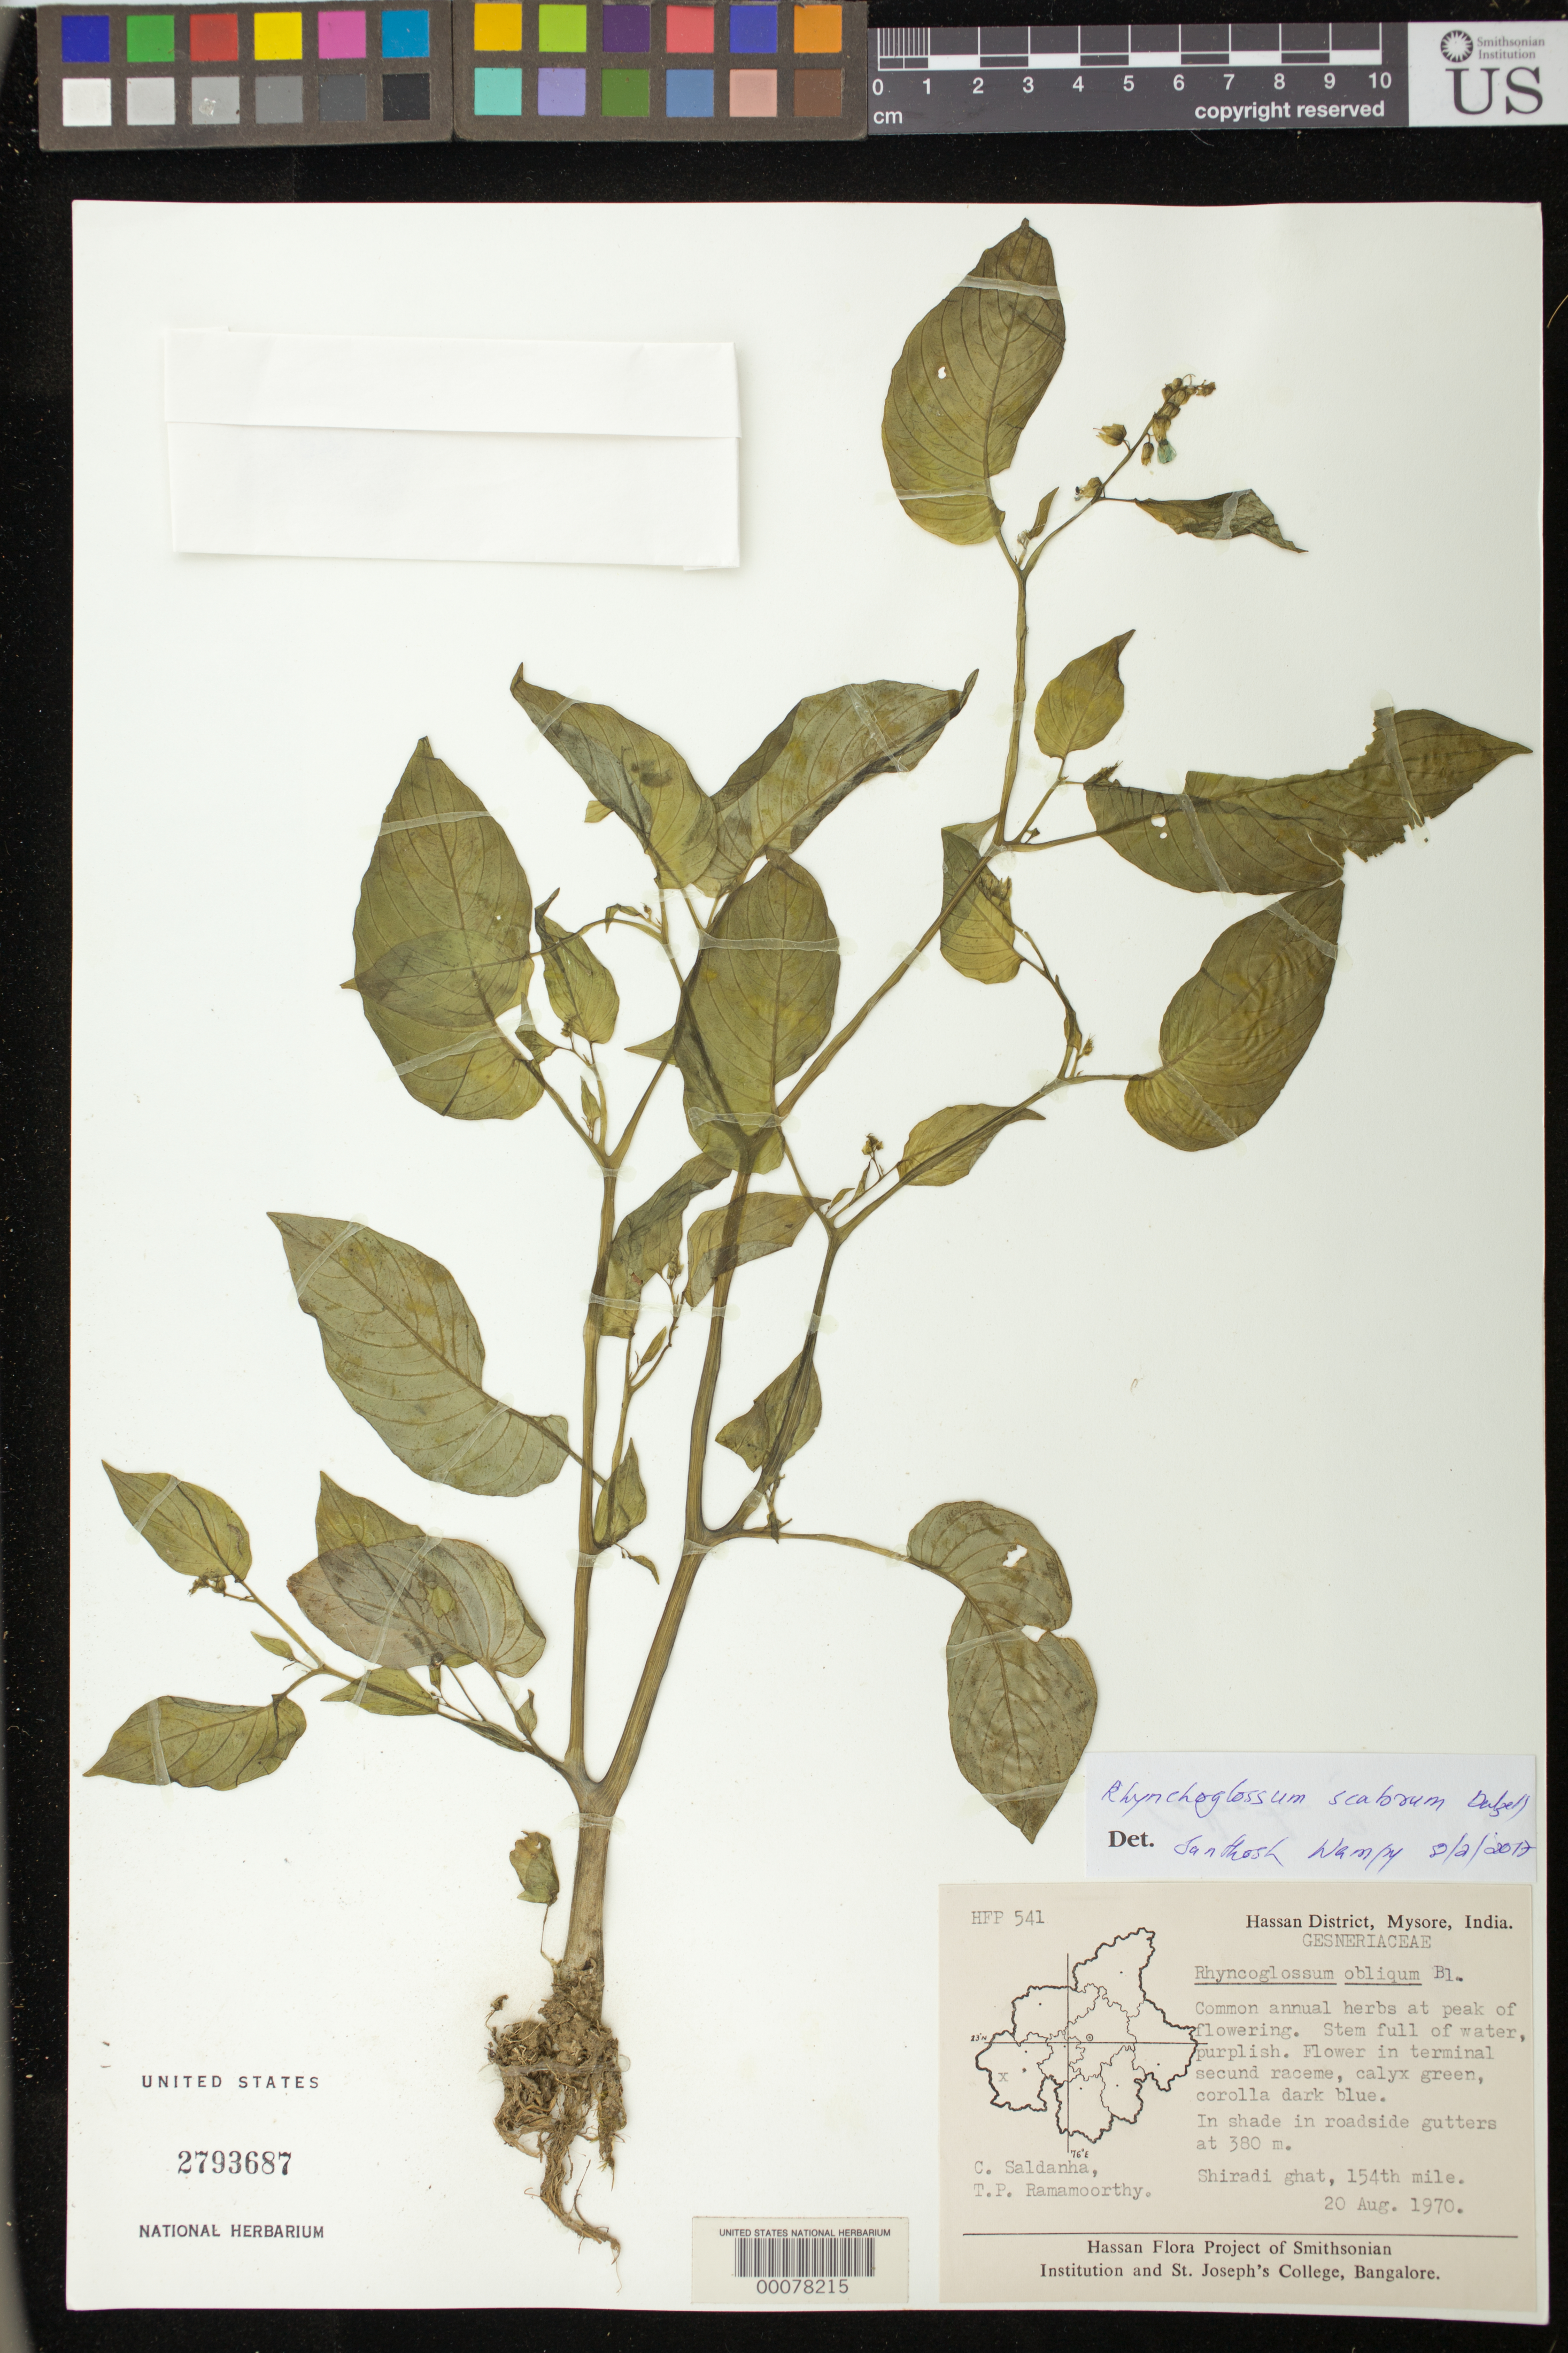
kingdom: Plantae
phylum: Tracheophyta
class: Magnoliopsida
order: Lamiales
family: Gesneriaceae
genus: Rhynchoglossum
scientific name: Rhynchoglossum scabrum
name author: Dalzell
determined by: Nampy, Santhosh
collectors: C. J. Saldanha & T. P. Ramamoorthy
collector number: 541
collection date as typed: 20 Aug 1970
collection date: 1970-08-20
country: India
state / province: Karnataka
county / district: Mysore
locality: Hassan (dist.), Shiradi ghat, 154th mile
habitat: In shade in roadside gutters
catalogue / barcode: US 2793687